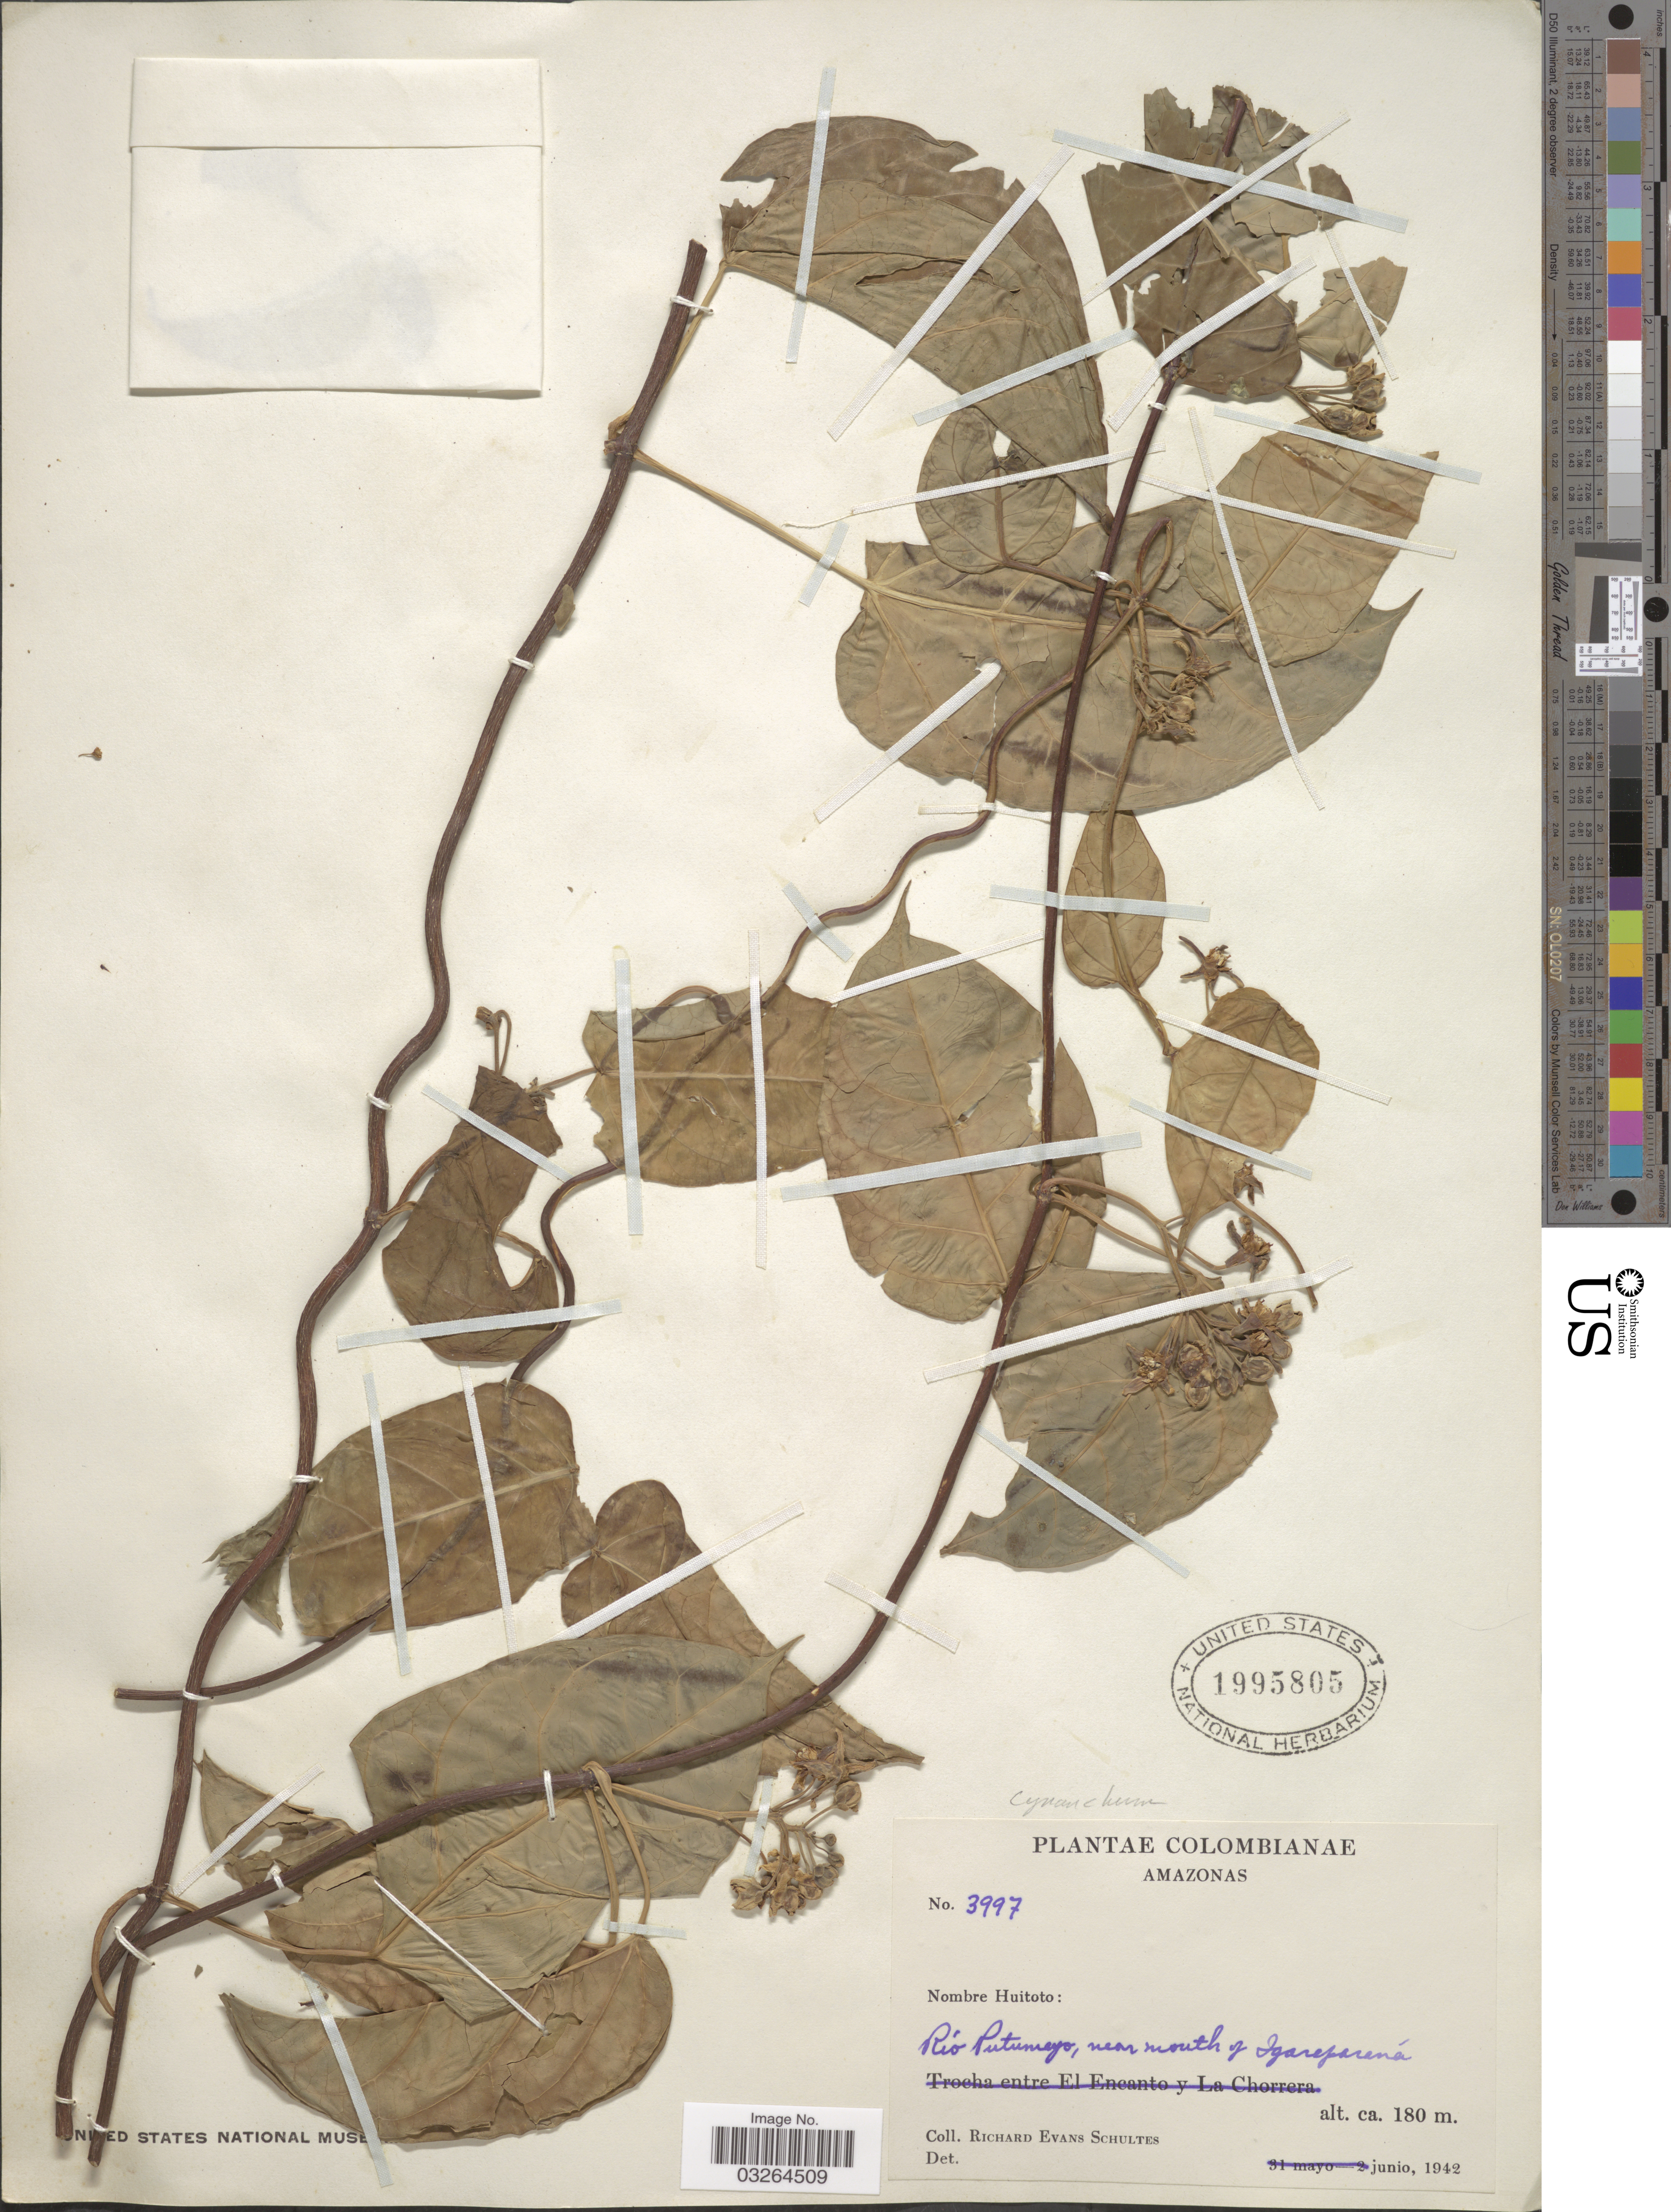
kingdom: Plantae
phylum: Tracheophyta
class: Magnoliopsida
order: Gentianales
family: Apocynaceae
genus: Cynanchum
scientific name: Cynanchum blandum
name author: (Decne.) Sundell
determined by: Liede-Schumann, Sigrid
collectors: R. E. Schultes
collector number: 3997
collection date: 1942-06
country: Colombia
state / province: Amazônas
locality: Nombre Huitoto: Río Putumayo, near mouth of Igaraparaná.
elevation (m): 180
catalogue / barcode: US 1995805